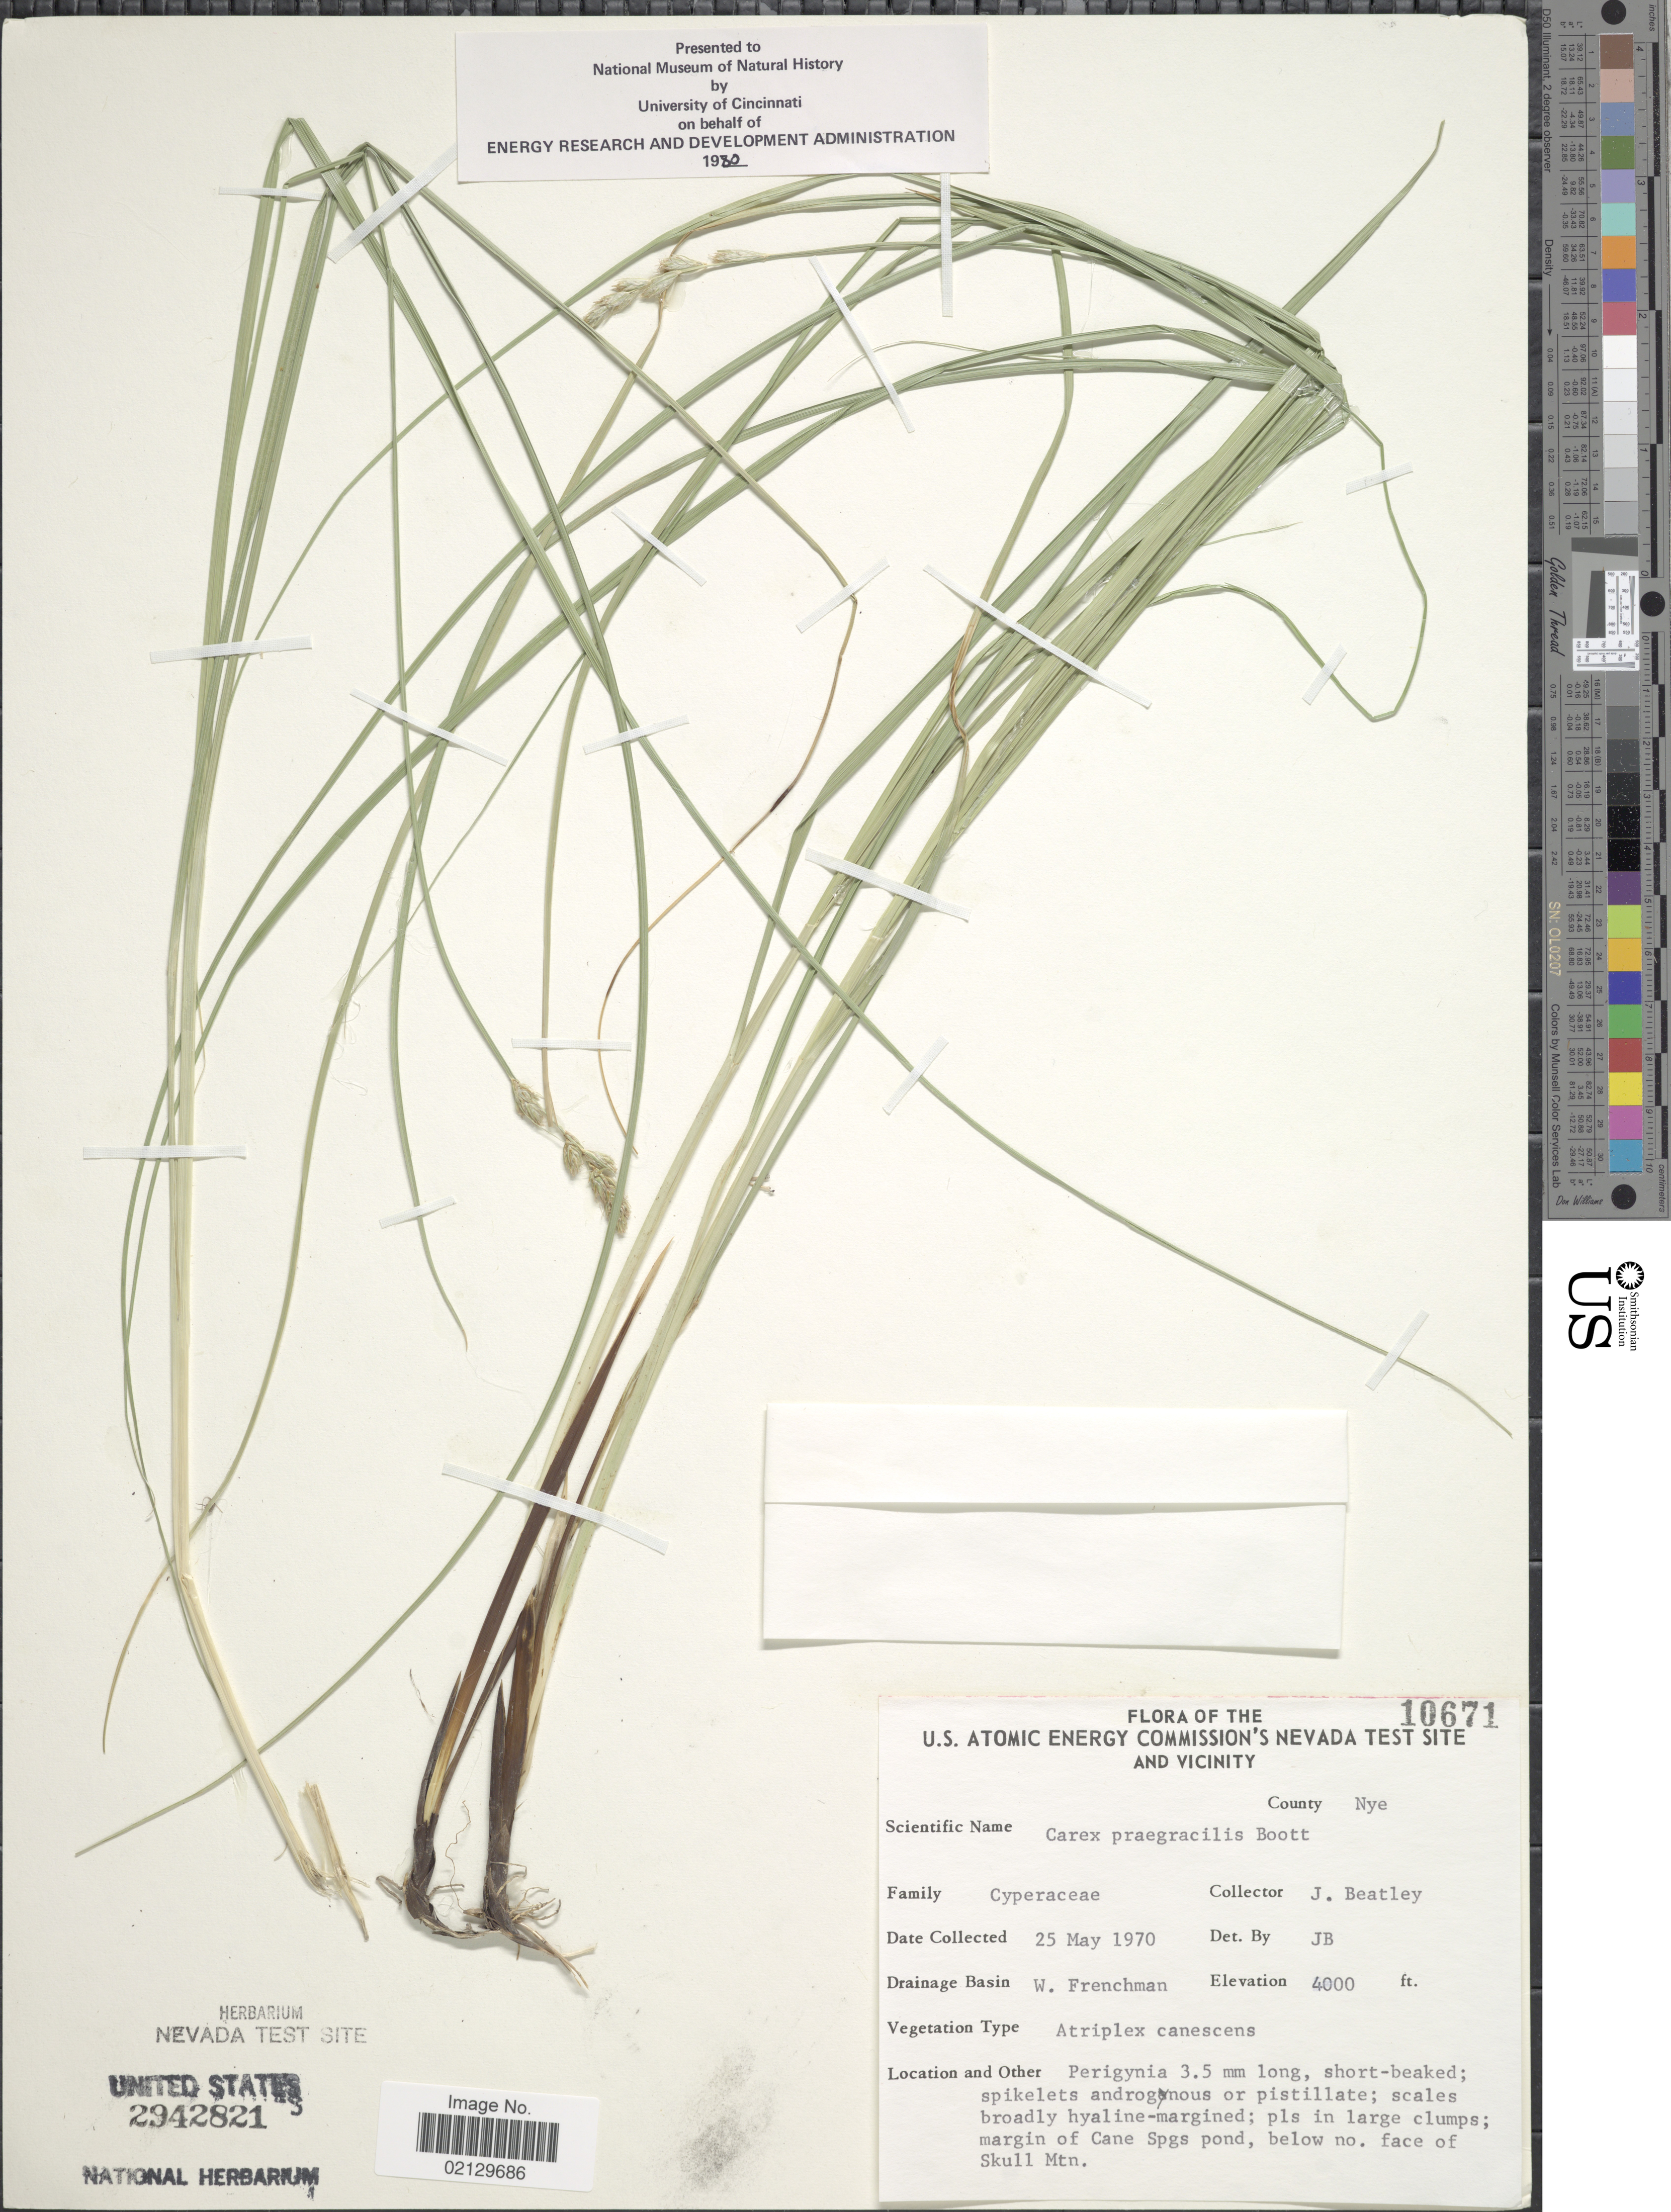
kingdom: Plantae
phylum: Tracheophyta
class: Liliopsida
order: Poales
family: Cyperaceae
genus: Carex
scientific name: Carex praegracilis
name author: W. Boott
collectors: J. C. Beatley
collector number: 10671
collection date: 1970-05-25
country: United States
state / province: Nevada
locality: U.S. Atomic Energy Commision's Nevada Test Site and Vicinity. County Nye. W. Frenchman.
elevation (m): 1219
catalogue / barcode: US 2942821